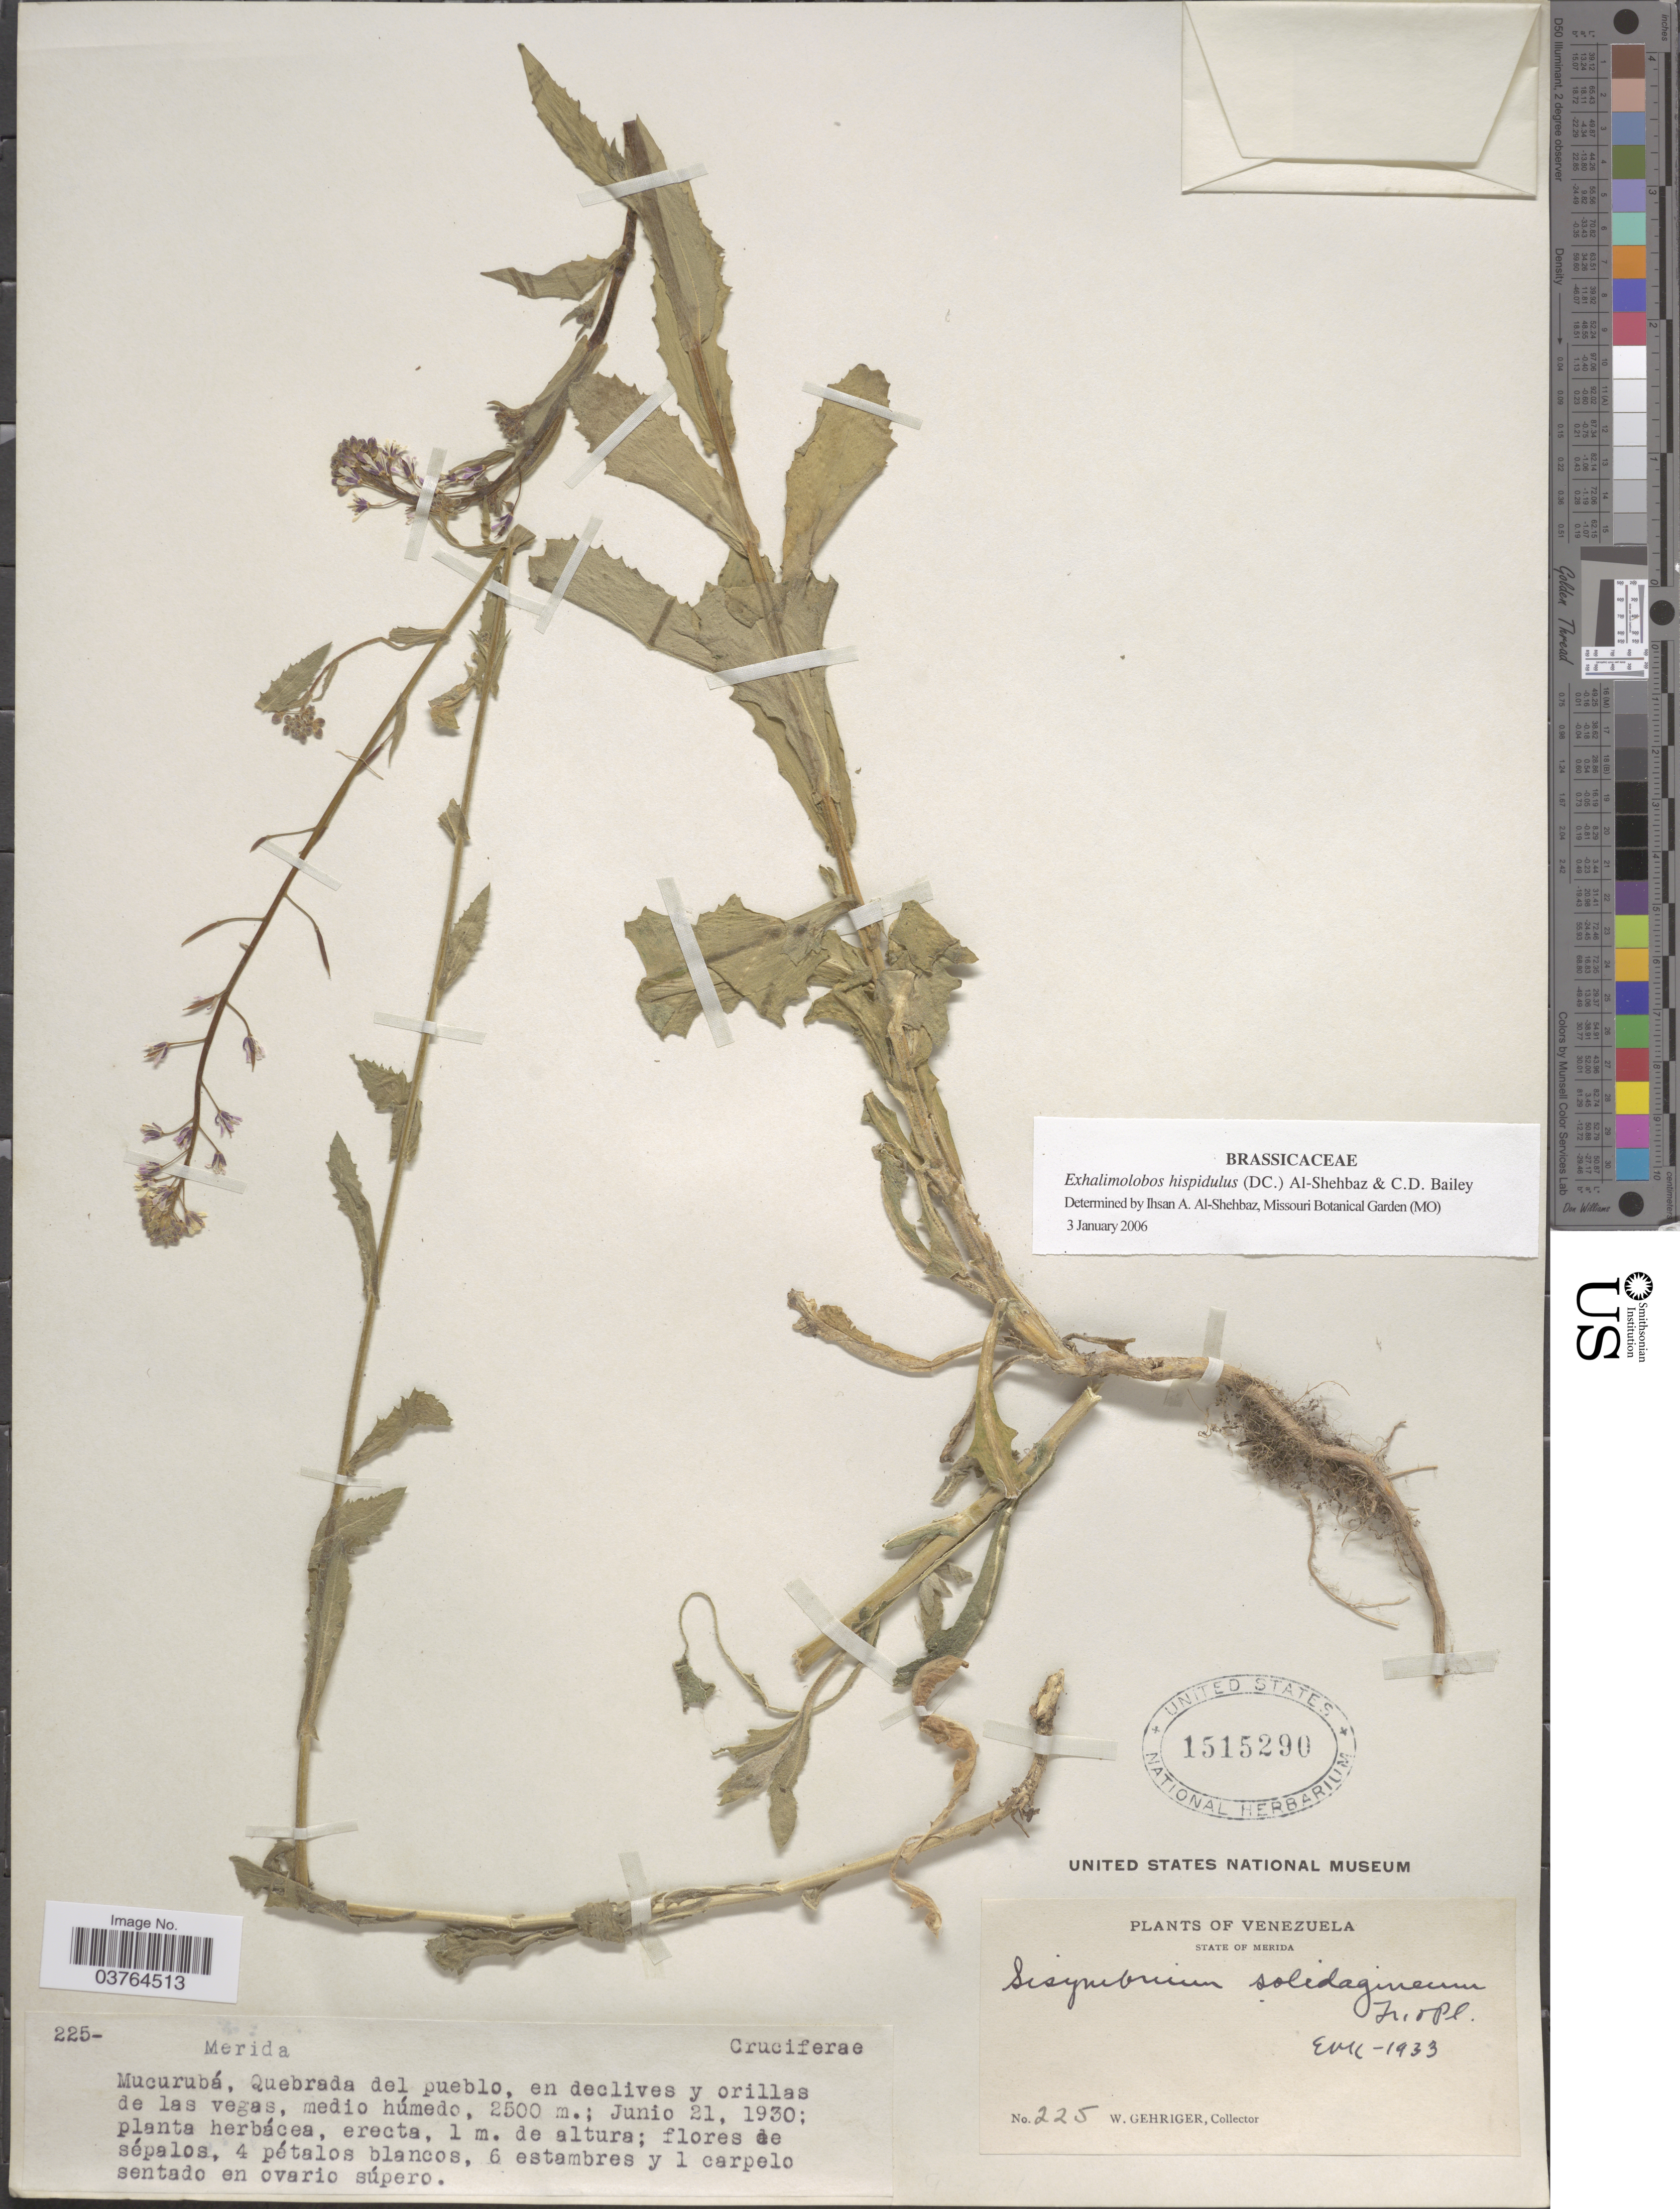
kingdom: Plantae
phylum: Tracheophyta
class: Magnoliopsida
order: Brassicales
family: Brassicaceae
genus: Exhalimolobos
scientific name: Exhalimolobos hispidulus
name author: (DC.) Al-Shehbaz & C.D. Bailey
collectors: W. Gehriger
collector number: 225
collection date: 1930-06-21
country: Venezuela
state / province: Mérida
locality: Mucurubá, Quebrada del pueblo.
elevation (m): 2500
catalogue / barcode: US 1515290